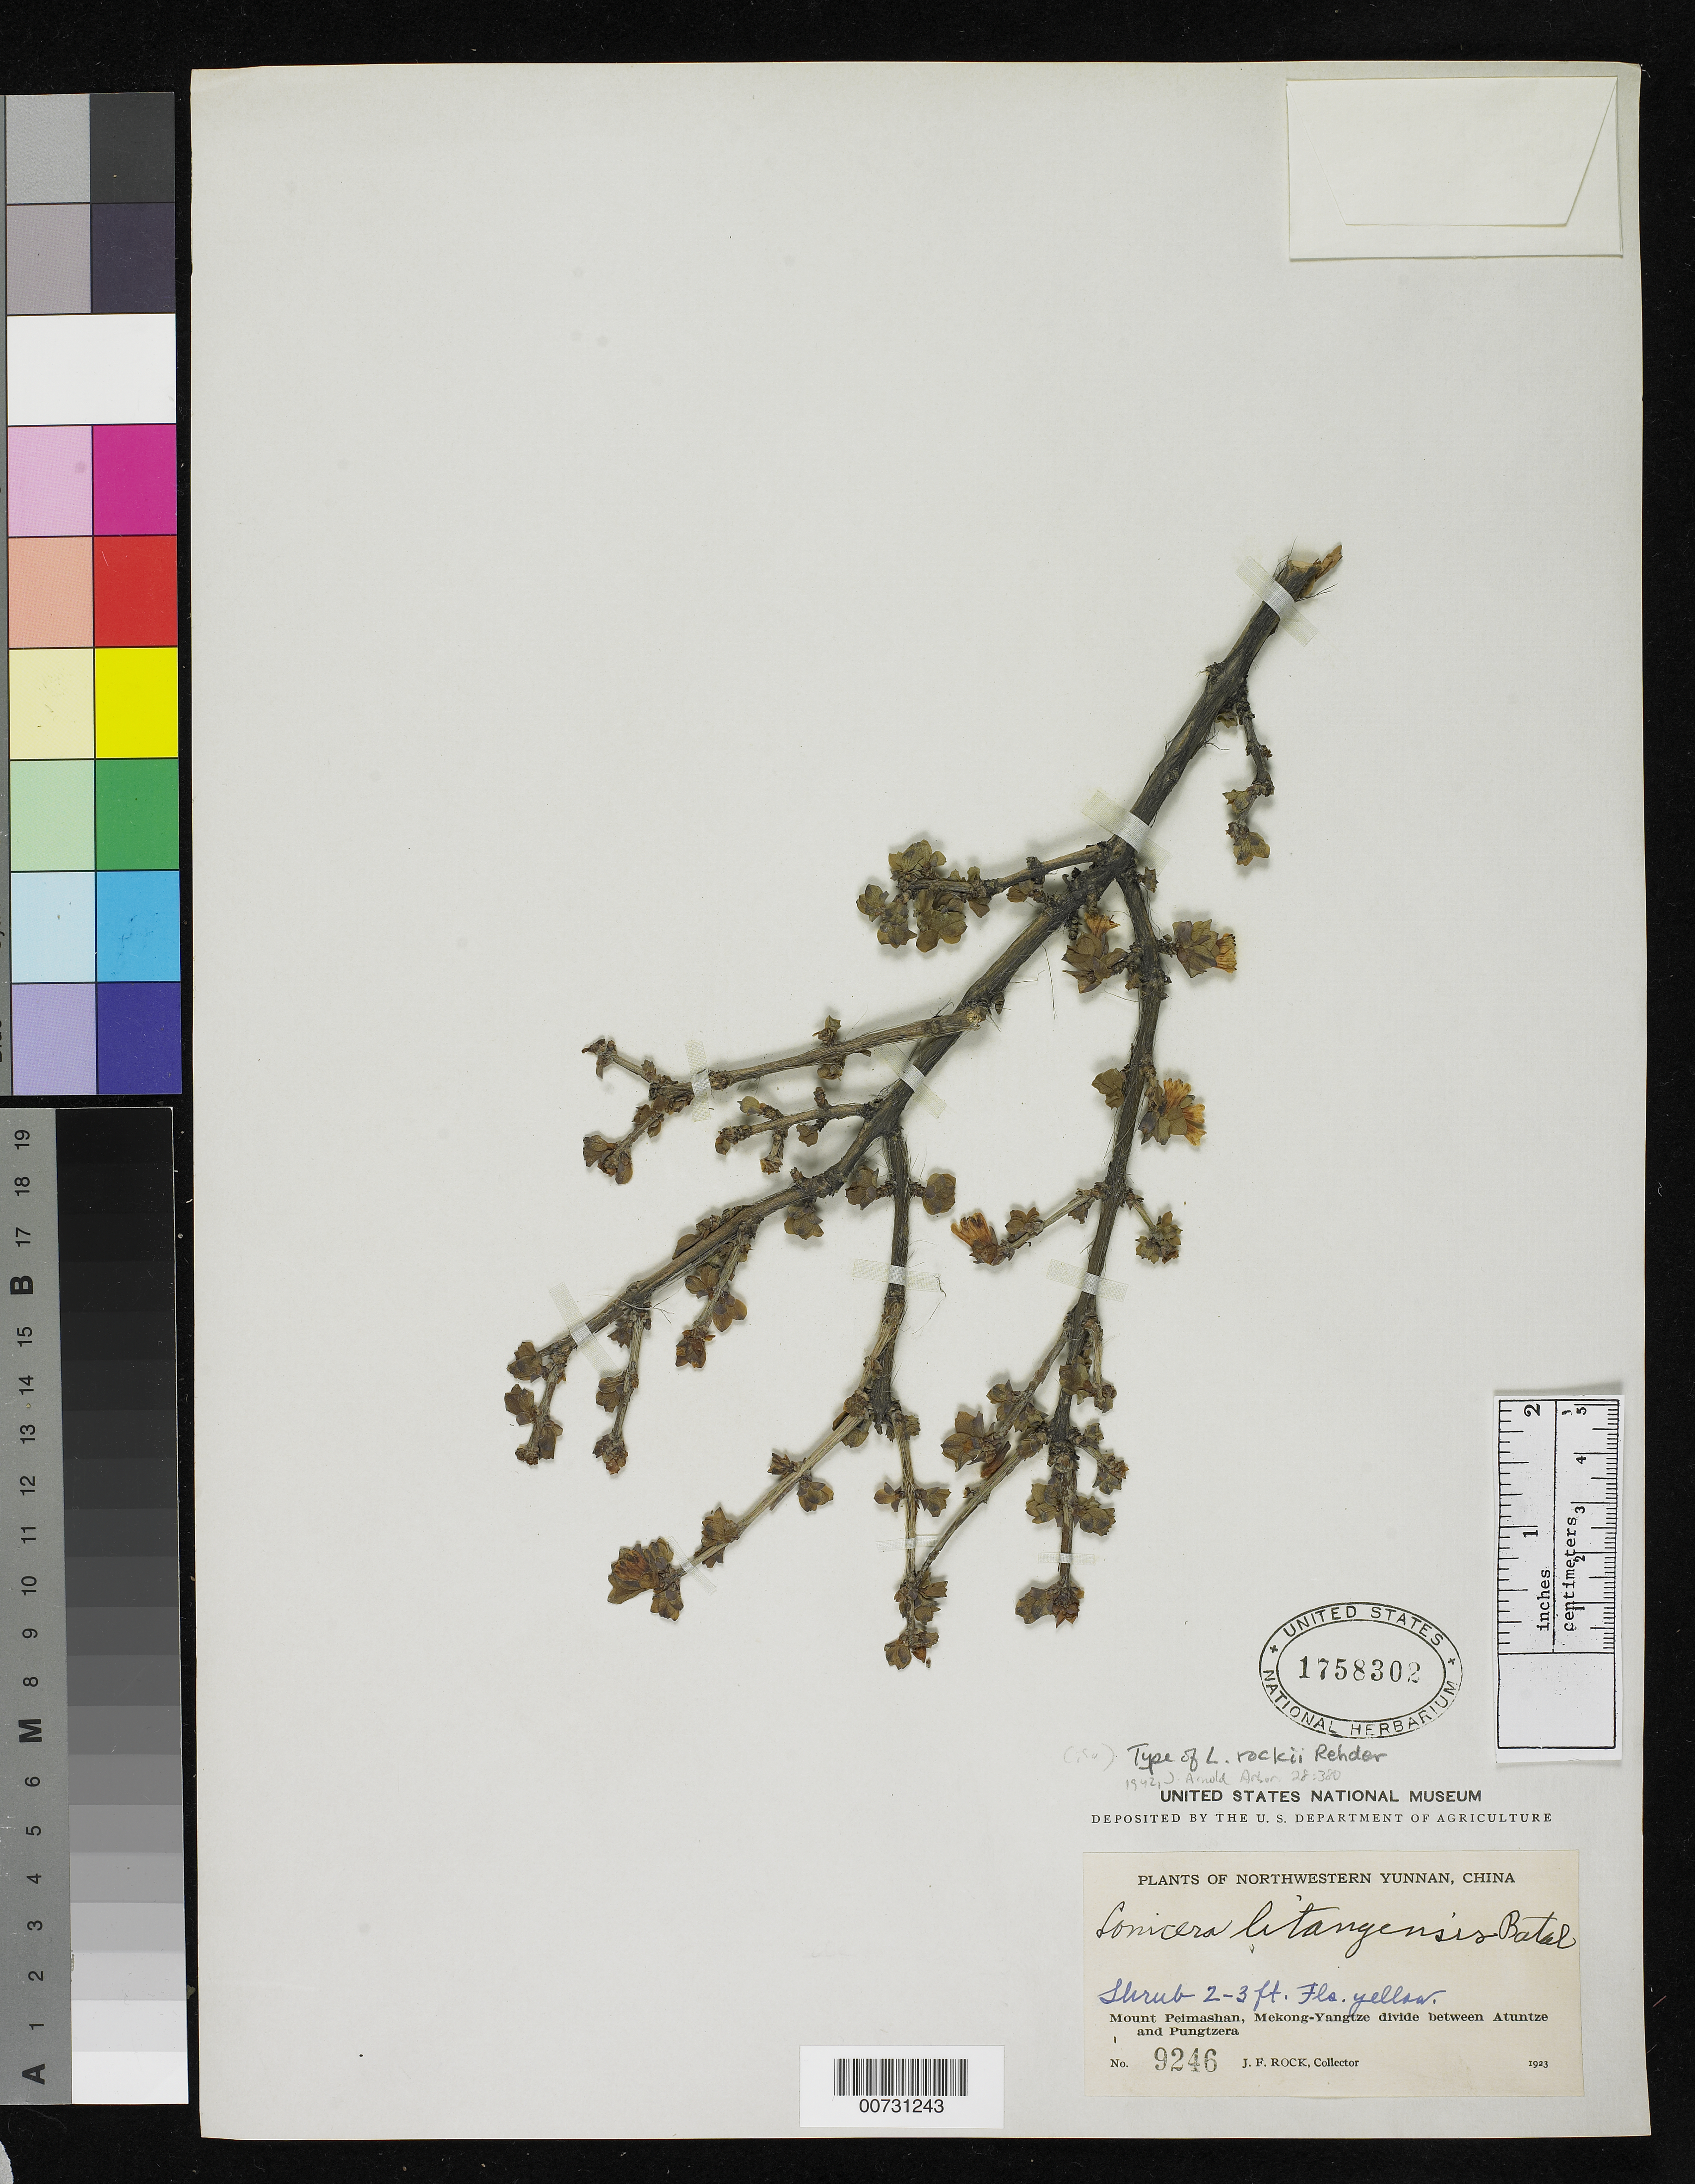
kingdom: Plantae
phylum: Tracheophyta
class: Magnoliopsida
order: Dipsacales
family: Caprifoliaceae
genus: Lonicera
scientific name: Lonicera rockii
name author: Rehder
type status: Isotype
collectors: J. F. Rock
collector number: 9246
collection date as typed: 1923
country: China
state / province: Yunnan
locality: Northwestern Yunnan, Mount Peimashan, Mekong-Yangtze divide between Atuntze and Pungtzera.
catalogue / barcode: US 1758302